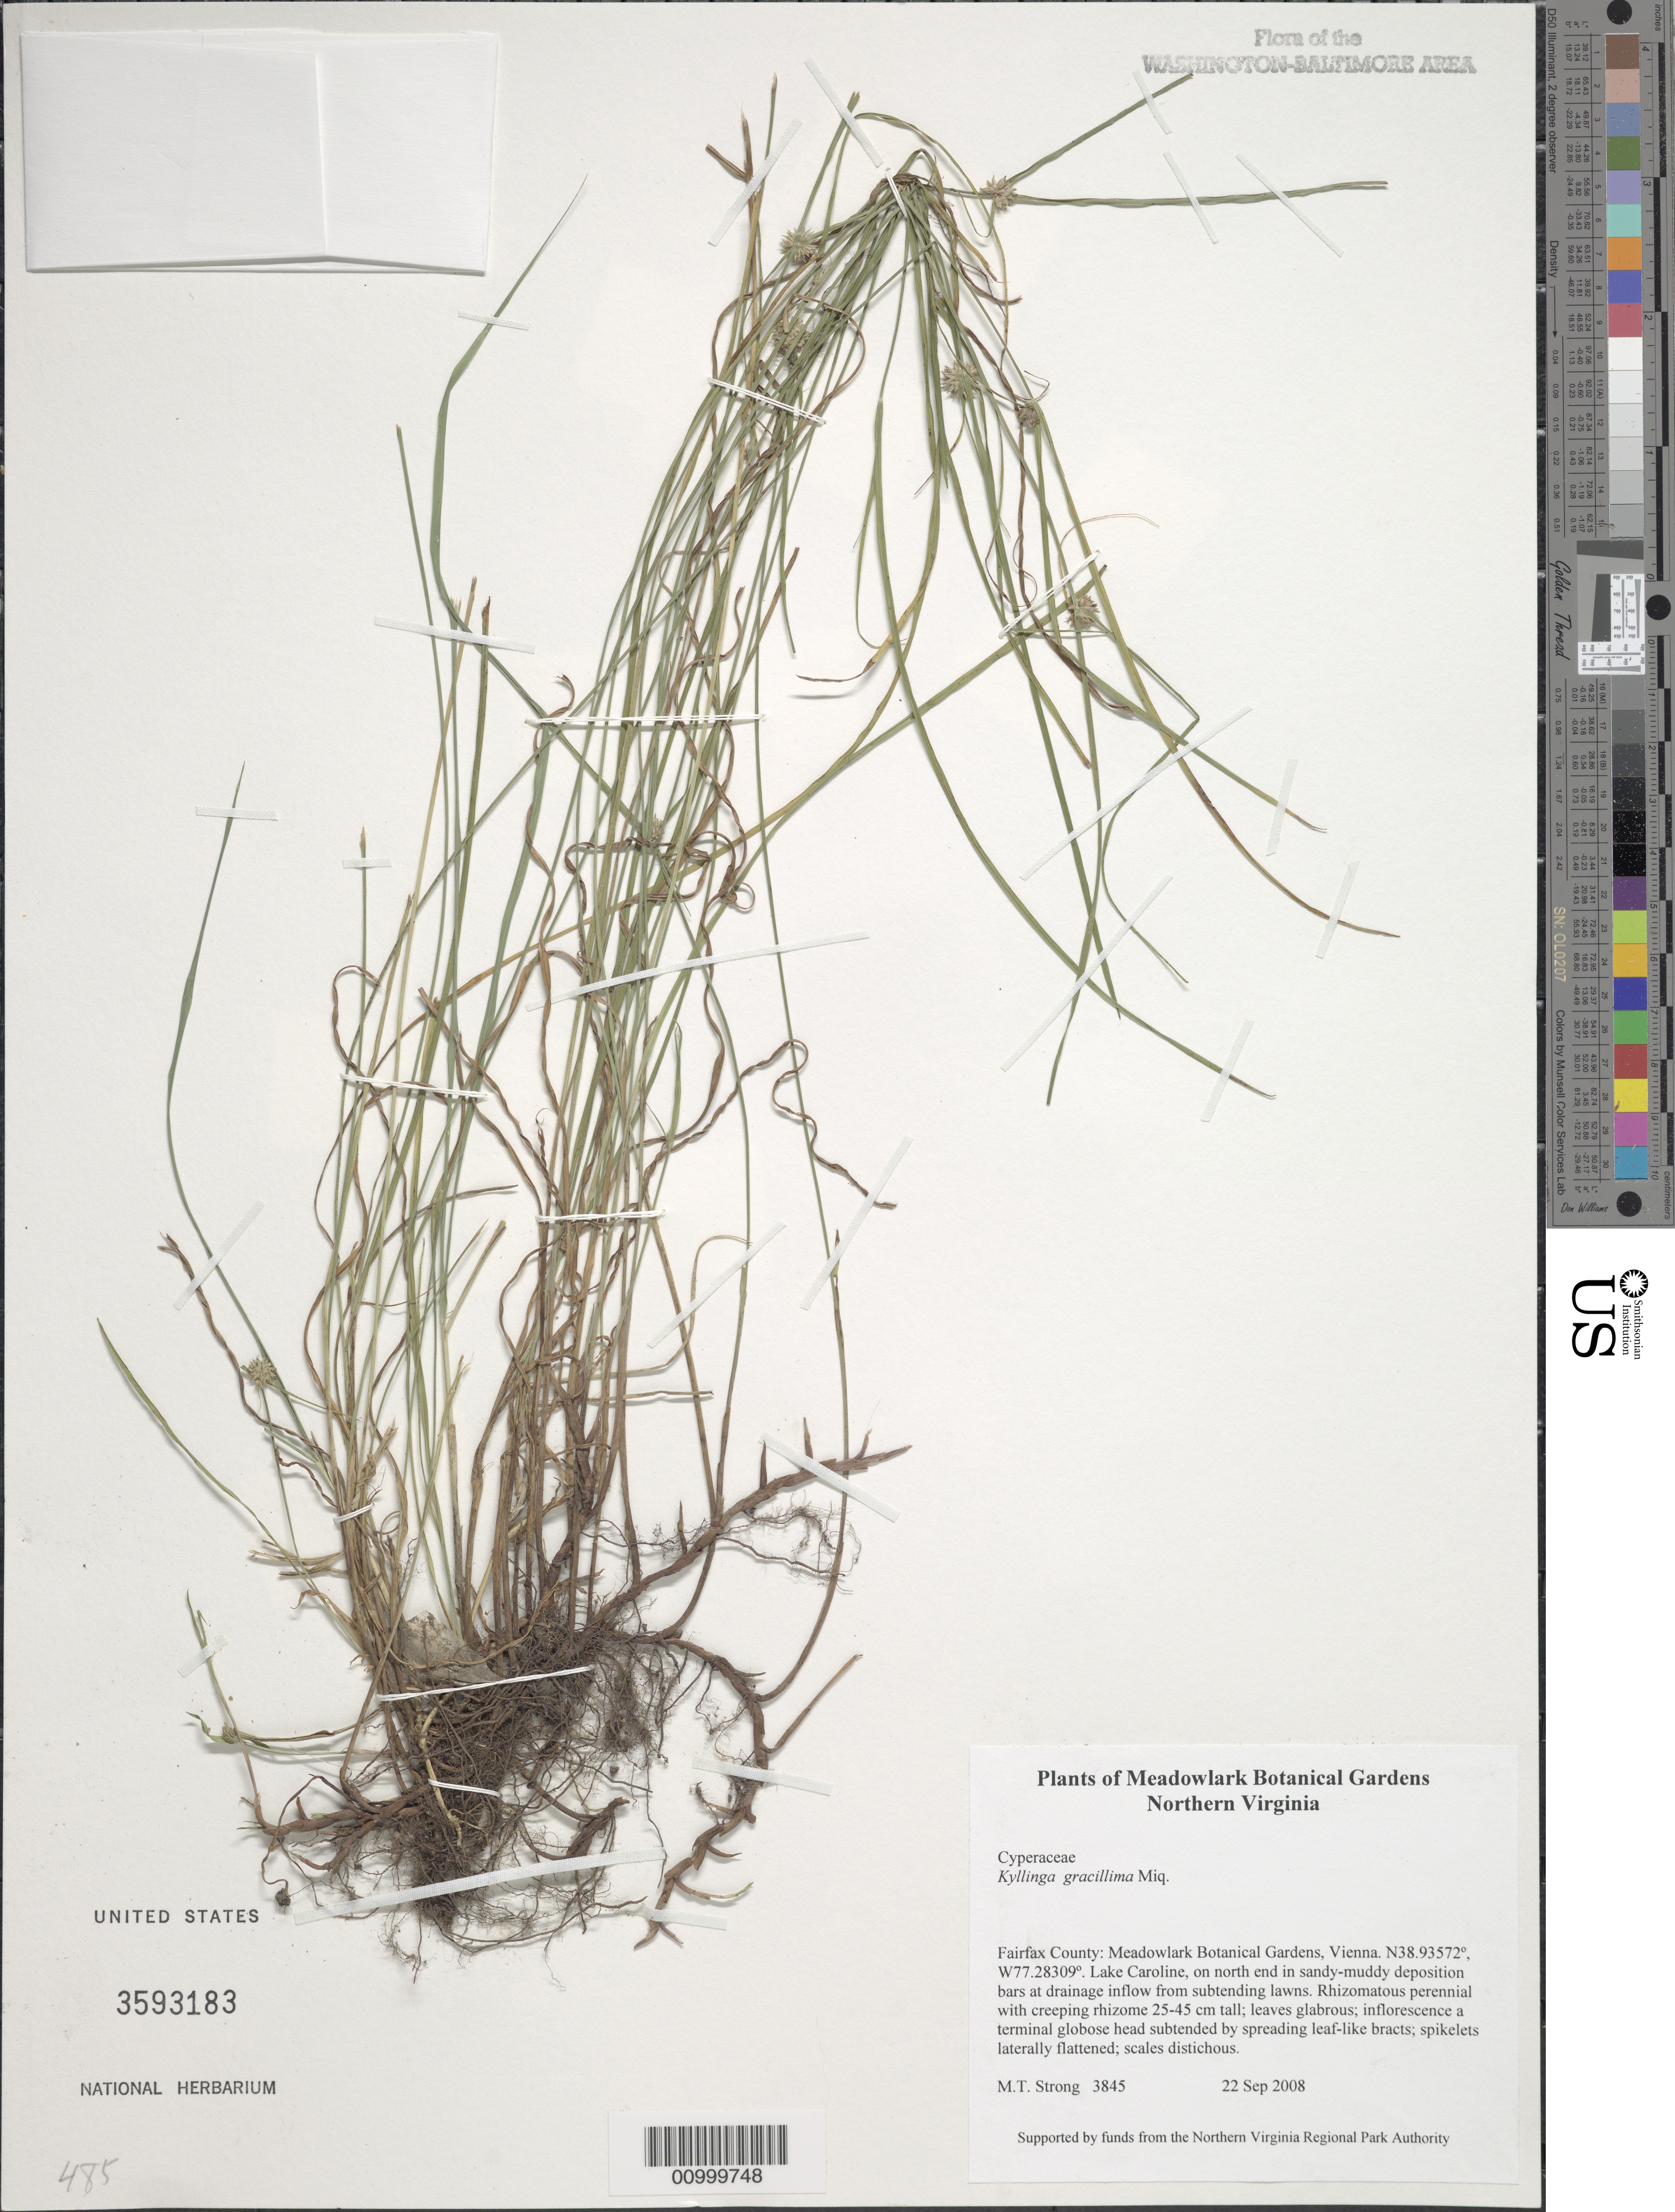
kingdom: Plantae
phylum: Tracheophyta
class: Liliopsida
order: Poales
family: Cyperaceae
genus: Cyperus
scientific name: Cyperus brevifolioides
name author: Thieret & Delahouss.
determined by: Strong, M. T., (US), Smithsonian Institution - National Museum of Natural History (UNITED STATES)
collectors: M. T. Strong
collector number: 3845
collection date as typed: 22 Sep 2008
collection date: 2008-09-22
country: United States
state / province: Virginia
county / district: Fairfax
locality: Meadowlark Botanical Gardens, Vienna. Lake Caroline. North end.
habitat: in snady-muddy deposition bars at drainage inflow from subtending lawns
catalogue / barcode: US 3593183